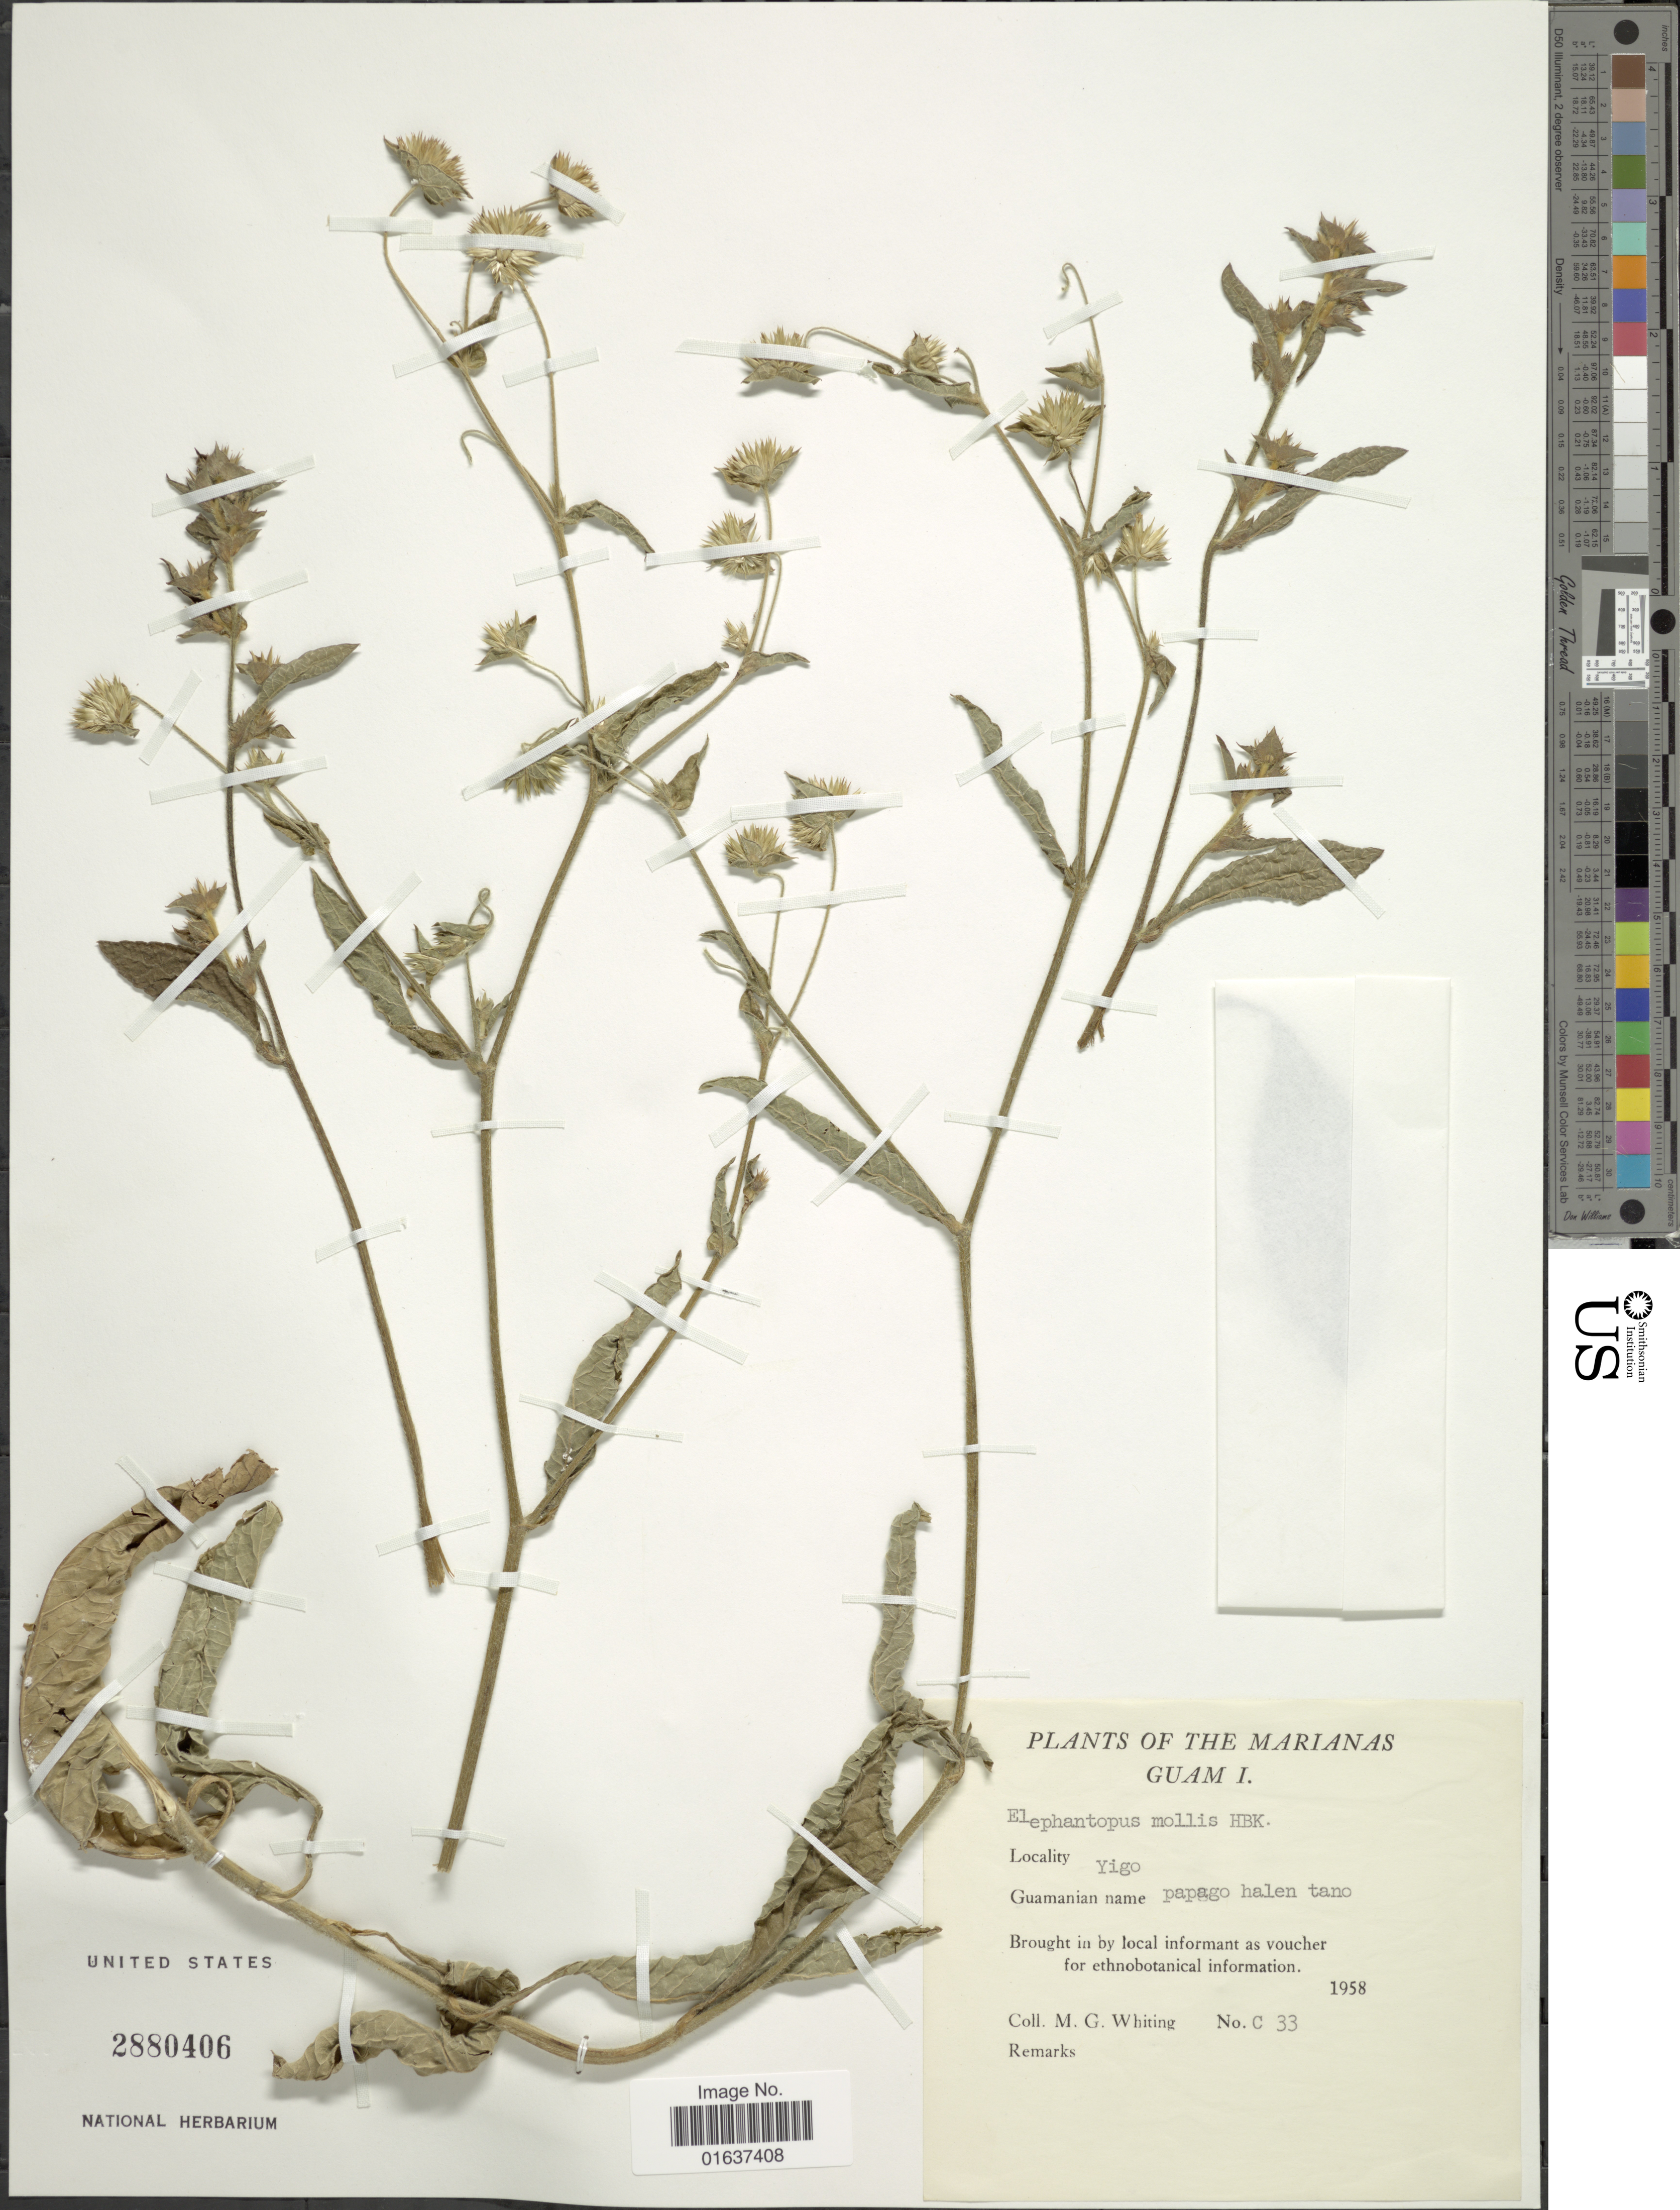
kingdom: Plantae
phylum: Tracheophyta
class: Magnoliopsida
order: Asterales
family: Asteraceae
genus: Elephantopus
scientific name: Elephantopus mollis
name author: Kunth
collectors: M. Whiting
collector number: C33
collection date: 1958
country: Guam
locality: Marianas, Yigo, papago halen tano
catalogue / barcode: US 2880406